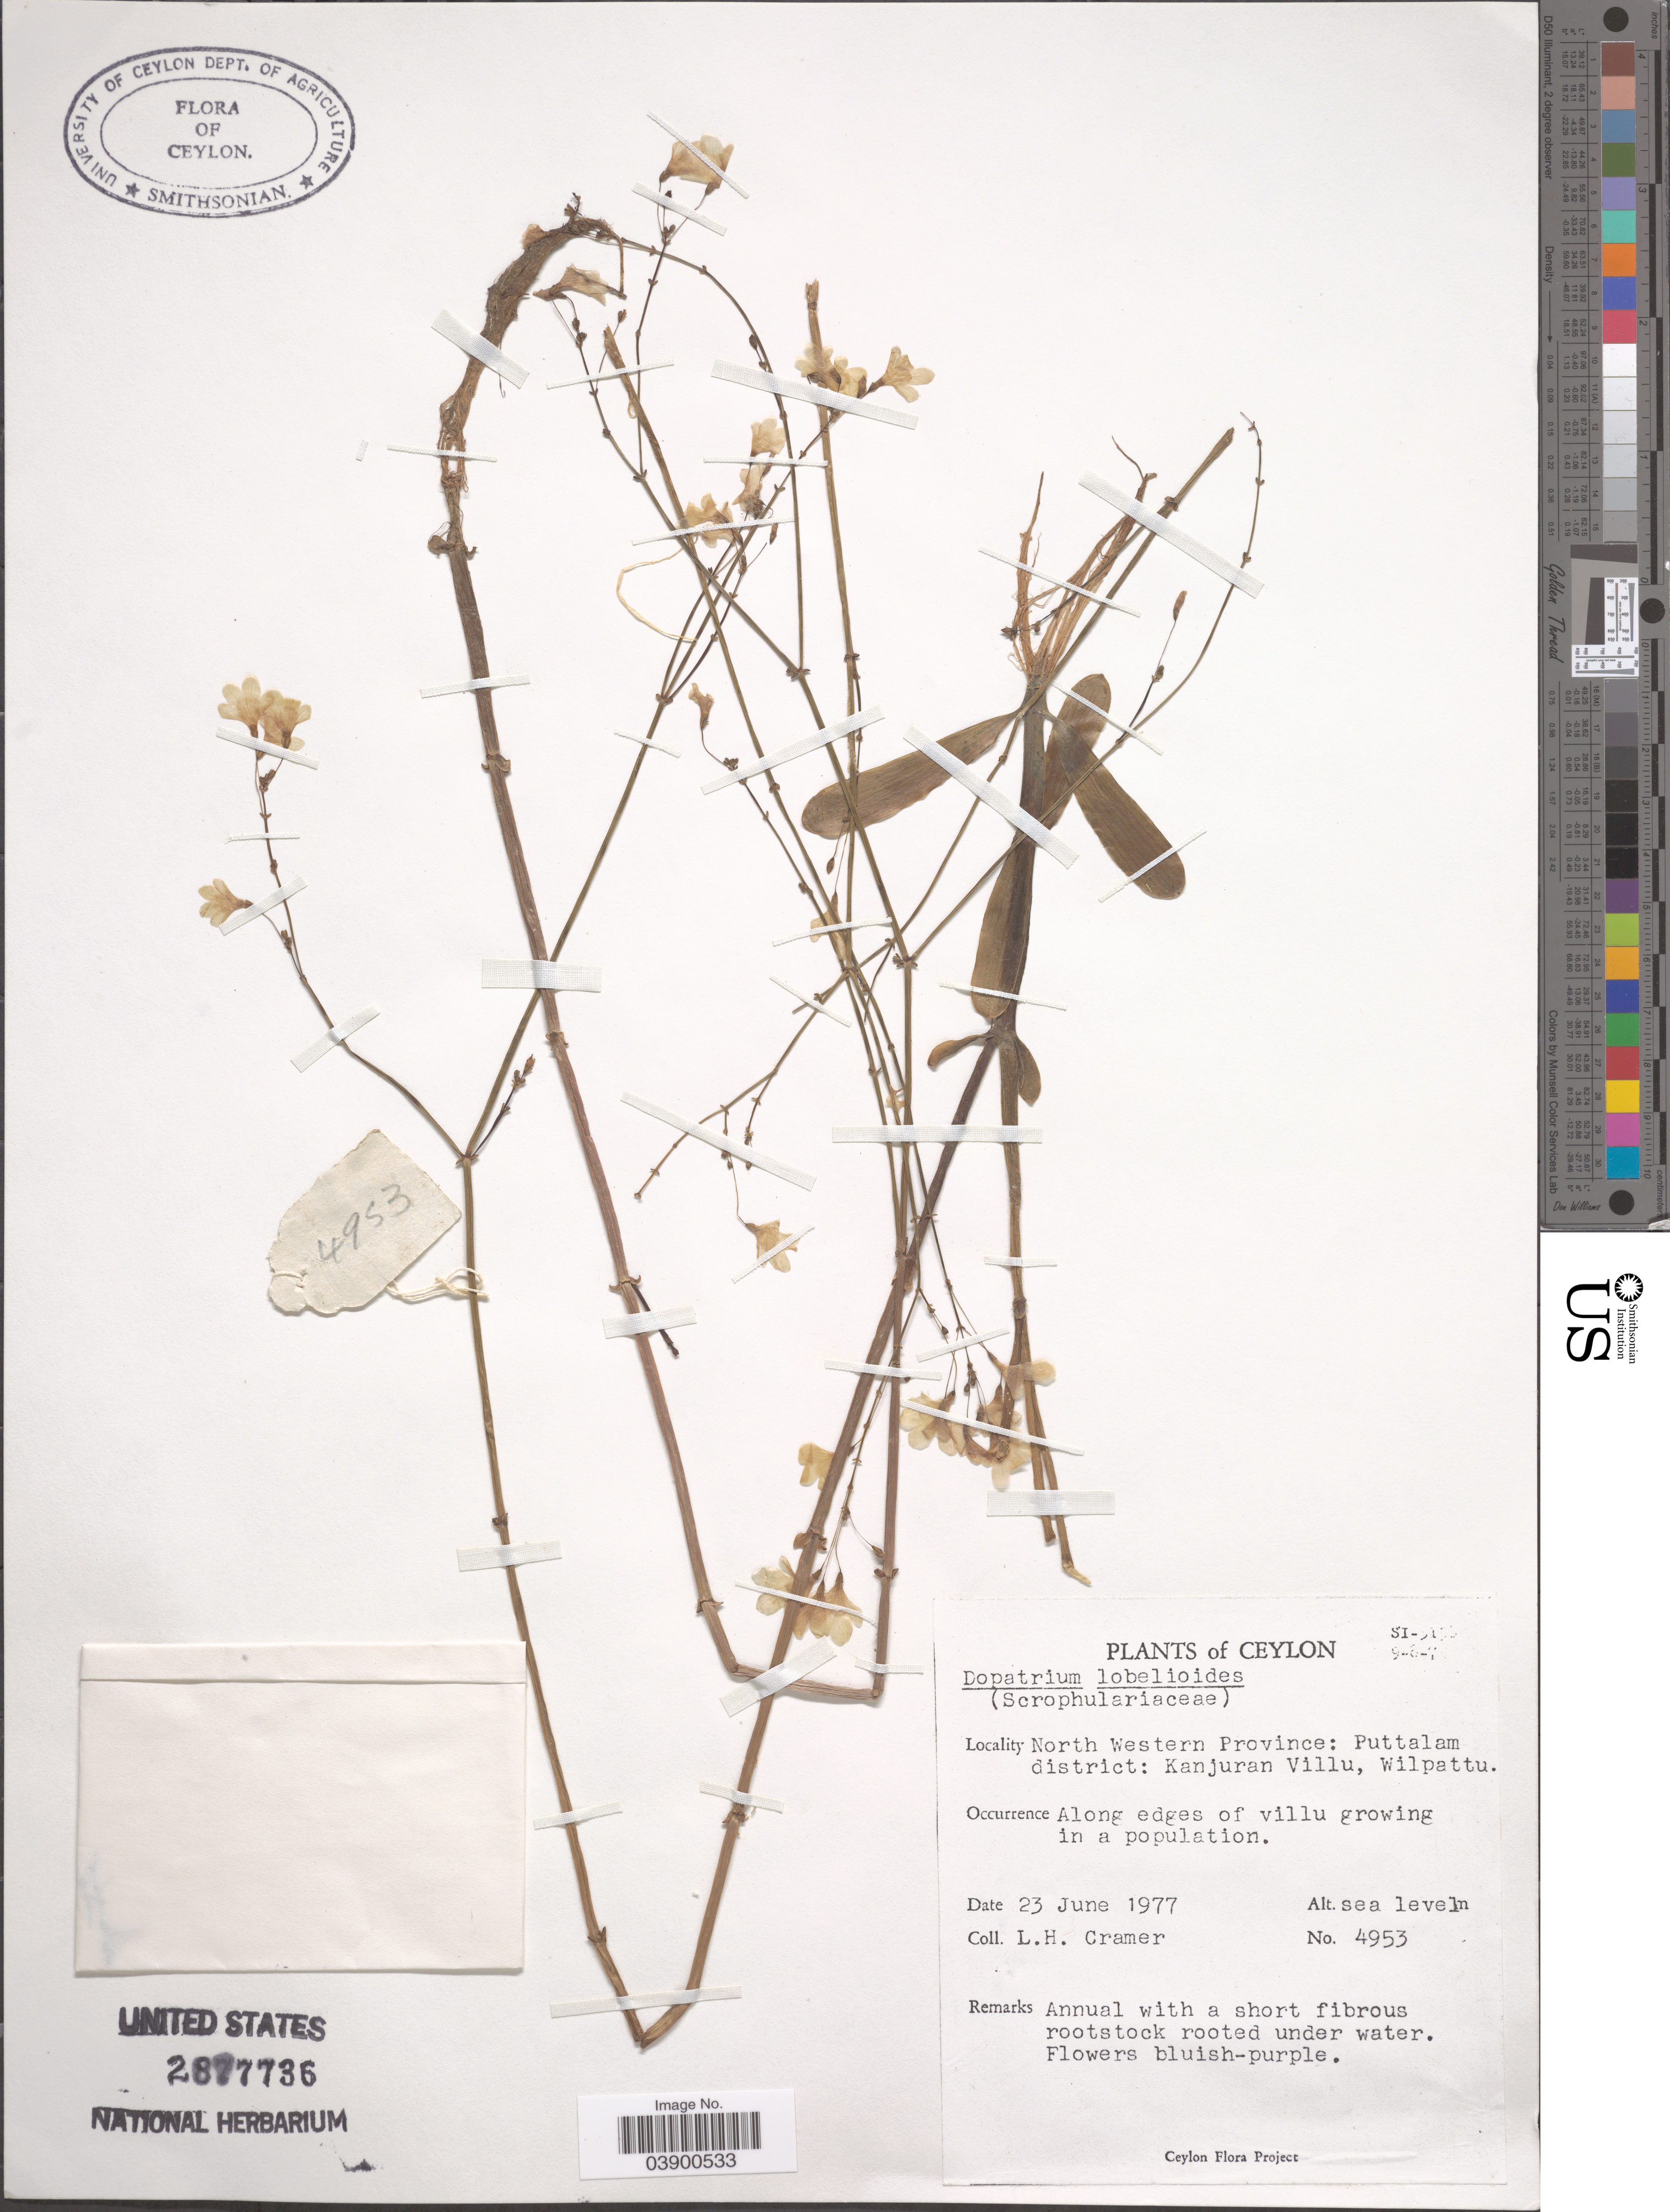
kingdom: Plantae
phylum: Tracheophyta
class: Magnoliopsida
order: Lamiales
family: Plantaginaceae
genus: Dopatrium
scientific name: Dopatrium lobelioides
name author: (Retz.) Benth.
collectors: L. H. Cramer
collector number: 4953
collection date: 1977-06-23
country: Sri Lanka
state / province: North Western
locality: Puttalam district: Kanjuran Villu, Wilpattu.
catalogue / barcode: US 2877736